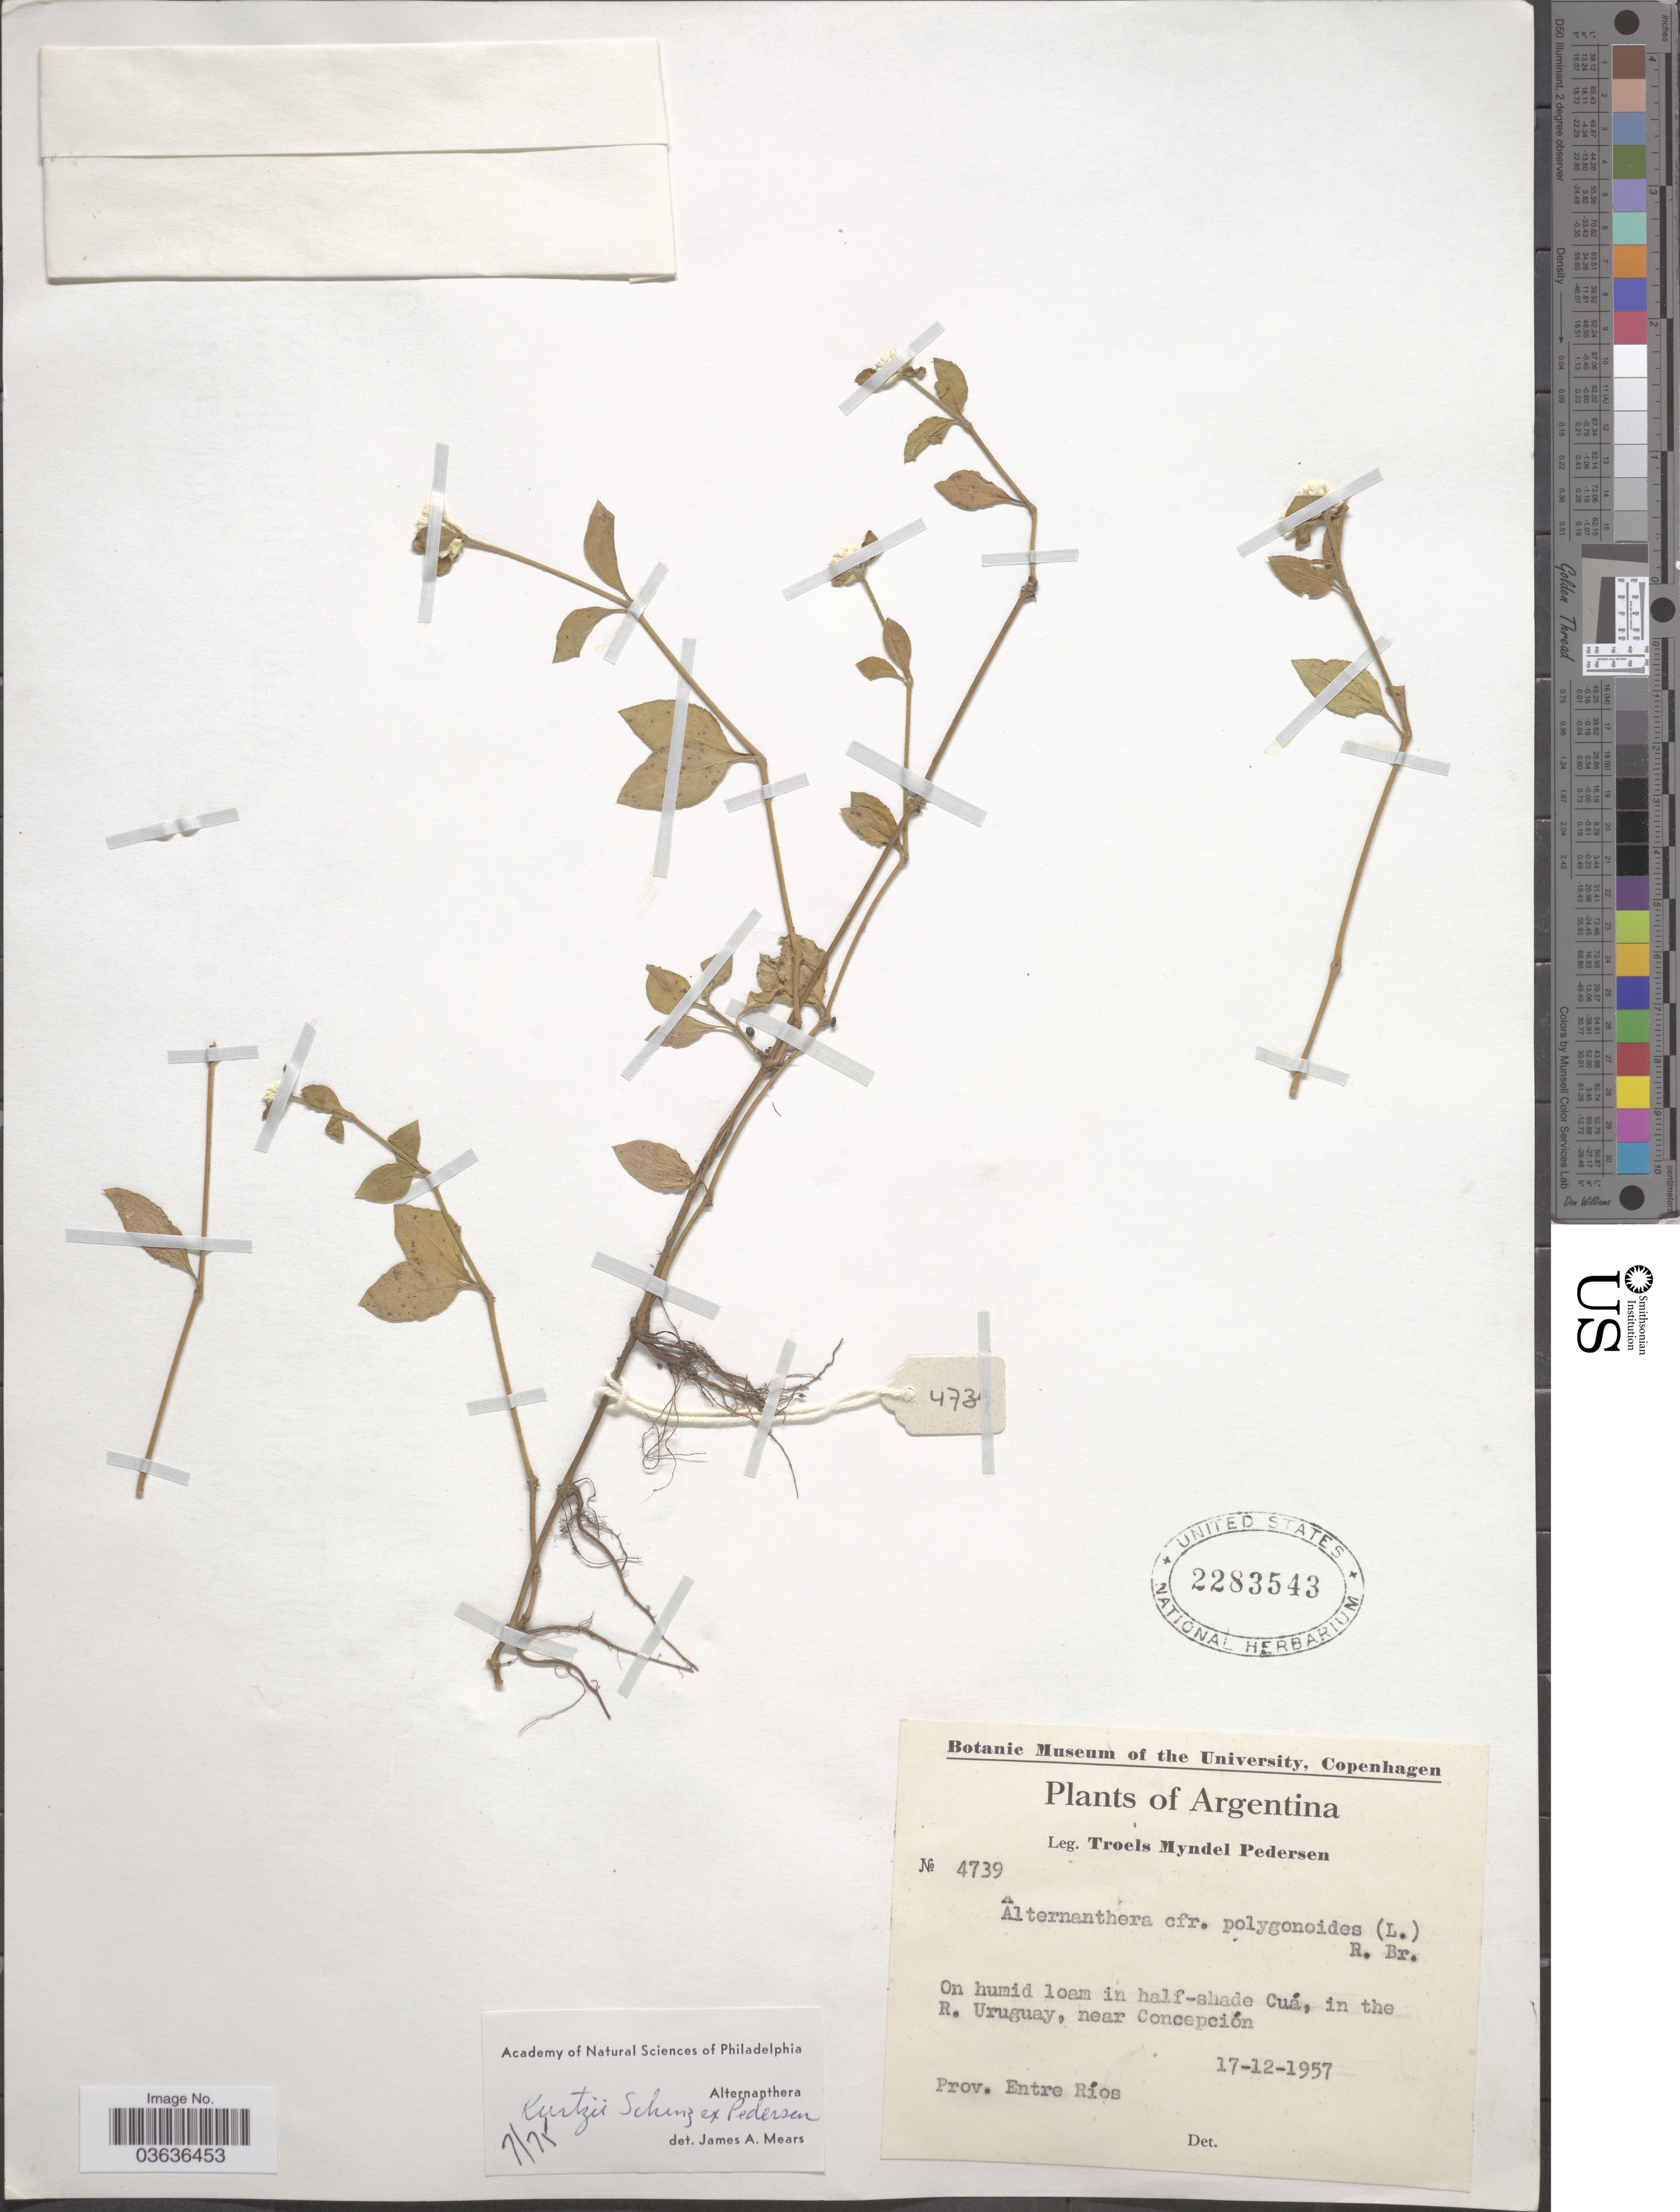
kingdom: Plantae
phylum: Tracheophyta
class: Magnoliopsida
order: Caryophyllales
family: Amaranthaceae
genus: Alternanthera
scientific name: Alternanthera kurtzii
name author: Schinz ex Pederson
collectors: T. Pederson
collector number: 4739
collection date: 1957-12-17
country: Argentina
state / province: Entre Rios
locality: On humid loam in half-shade Cuá, in the R. Uruguay, near Concepción.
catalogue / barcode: US 2283543